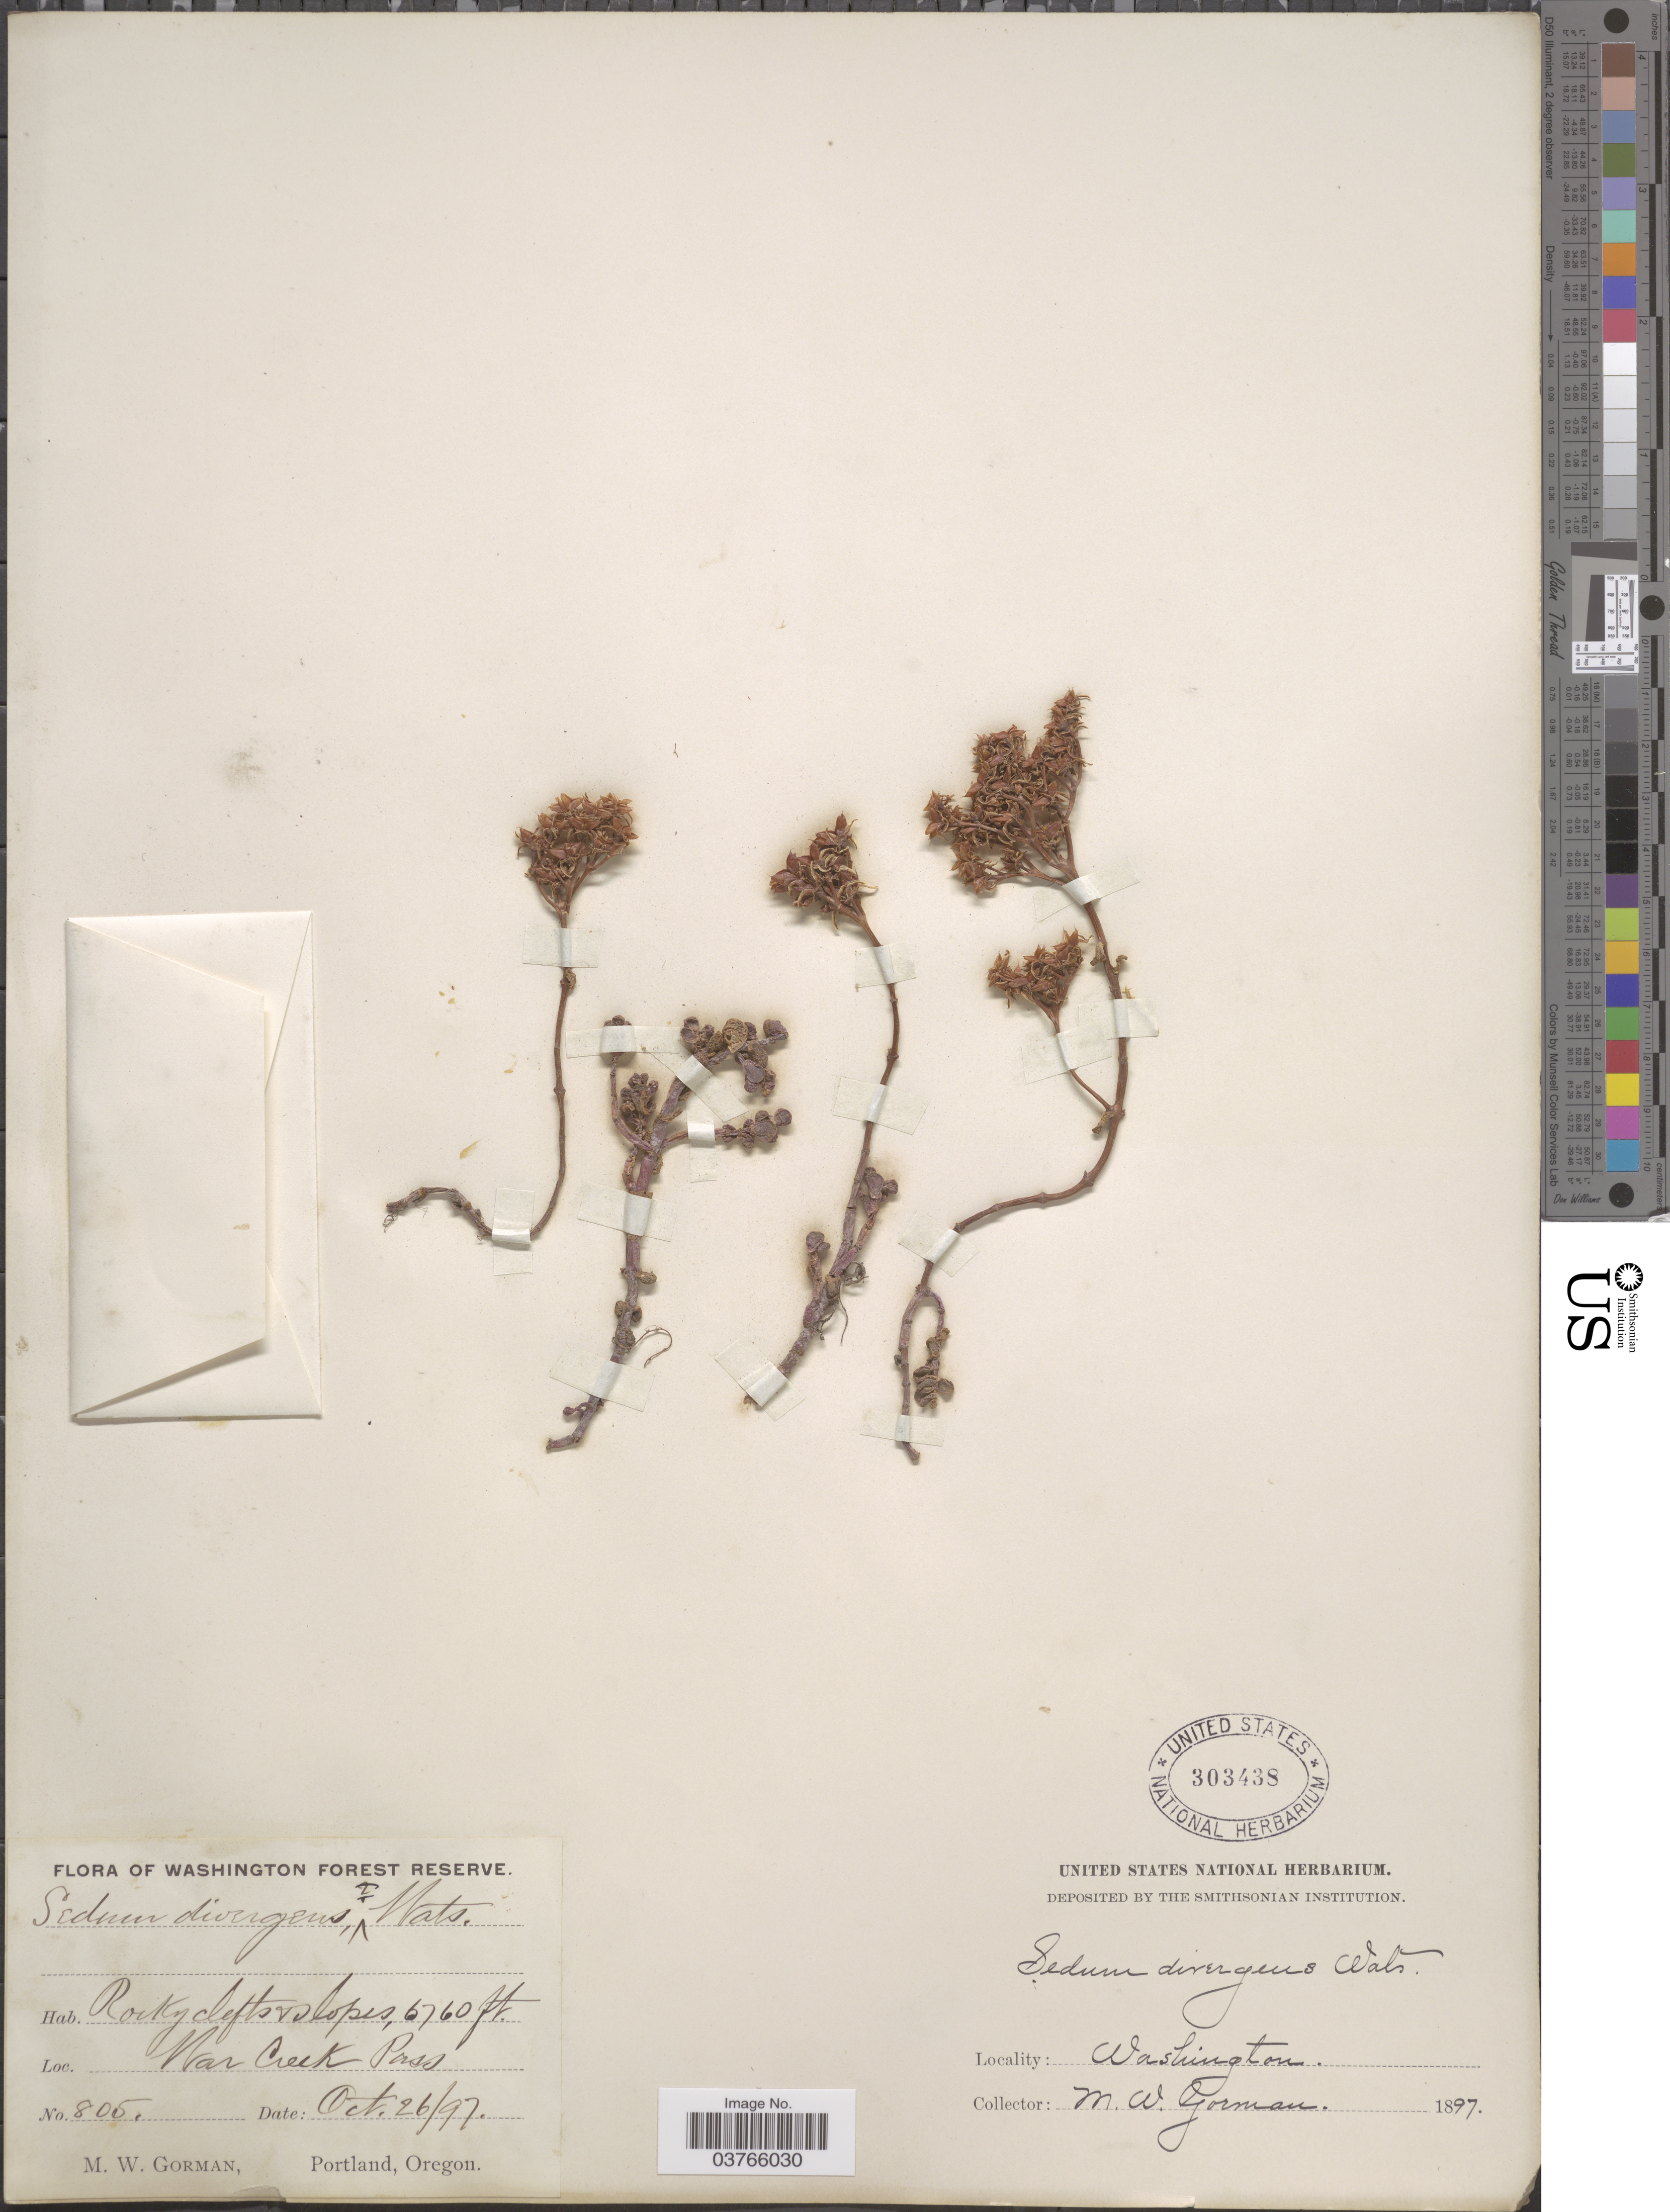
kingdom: Plantae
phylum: Tracheophyta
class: Magnoliopsida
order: Saxifragales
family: Crassulaceae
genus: Sedum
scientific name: Sedum divergens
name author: Greene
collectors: M. W. Gorman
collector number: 805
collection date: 1897-10-26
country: United States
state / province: Washington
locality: Washington Forest Reserve. Rocky cliffs & slopes. War Creek Pass.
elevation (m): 2060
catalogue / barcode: US 303438